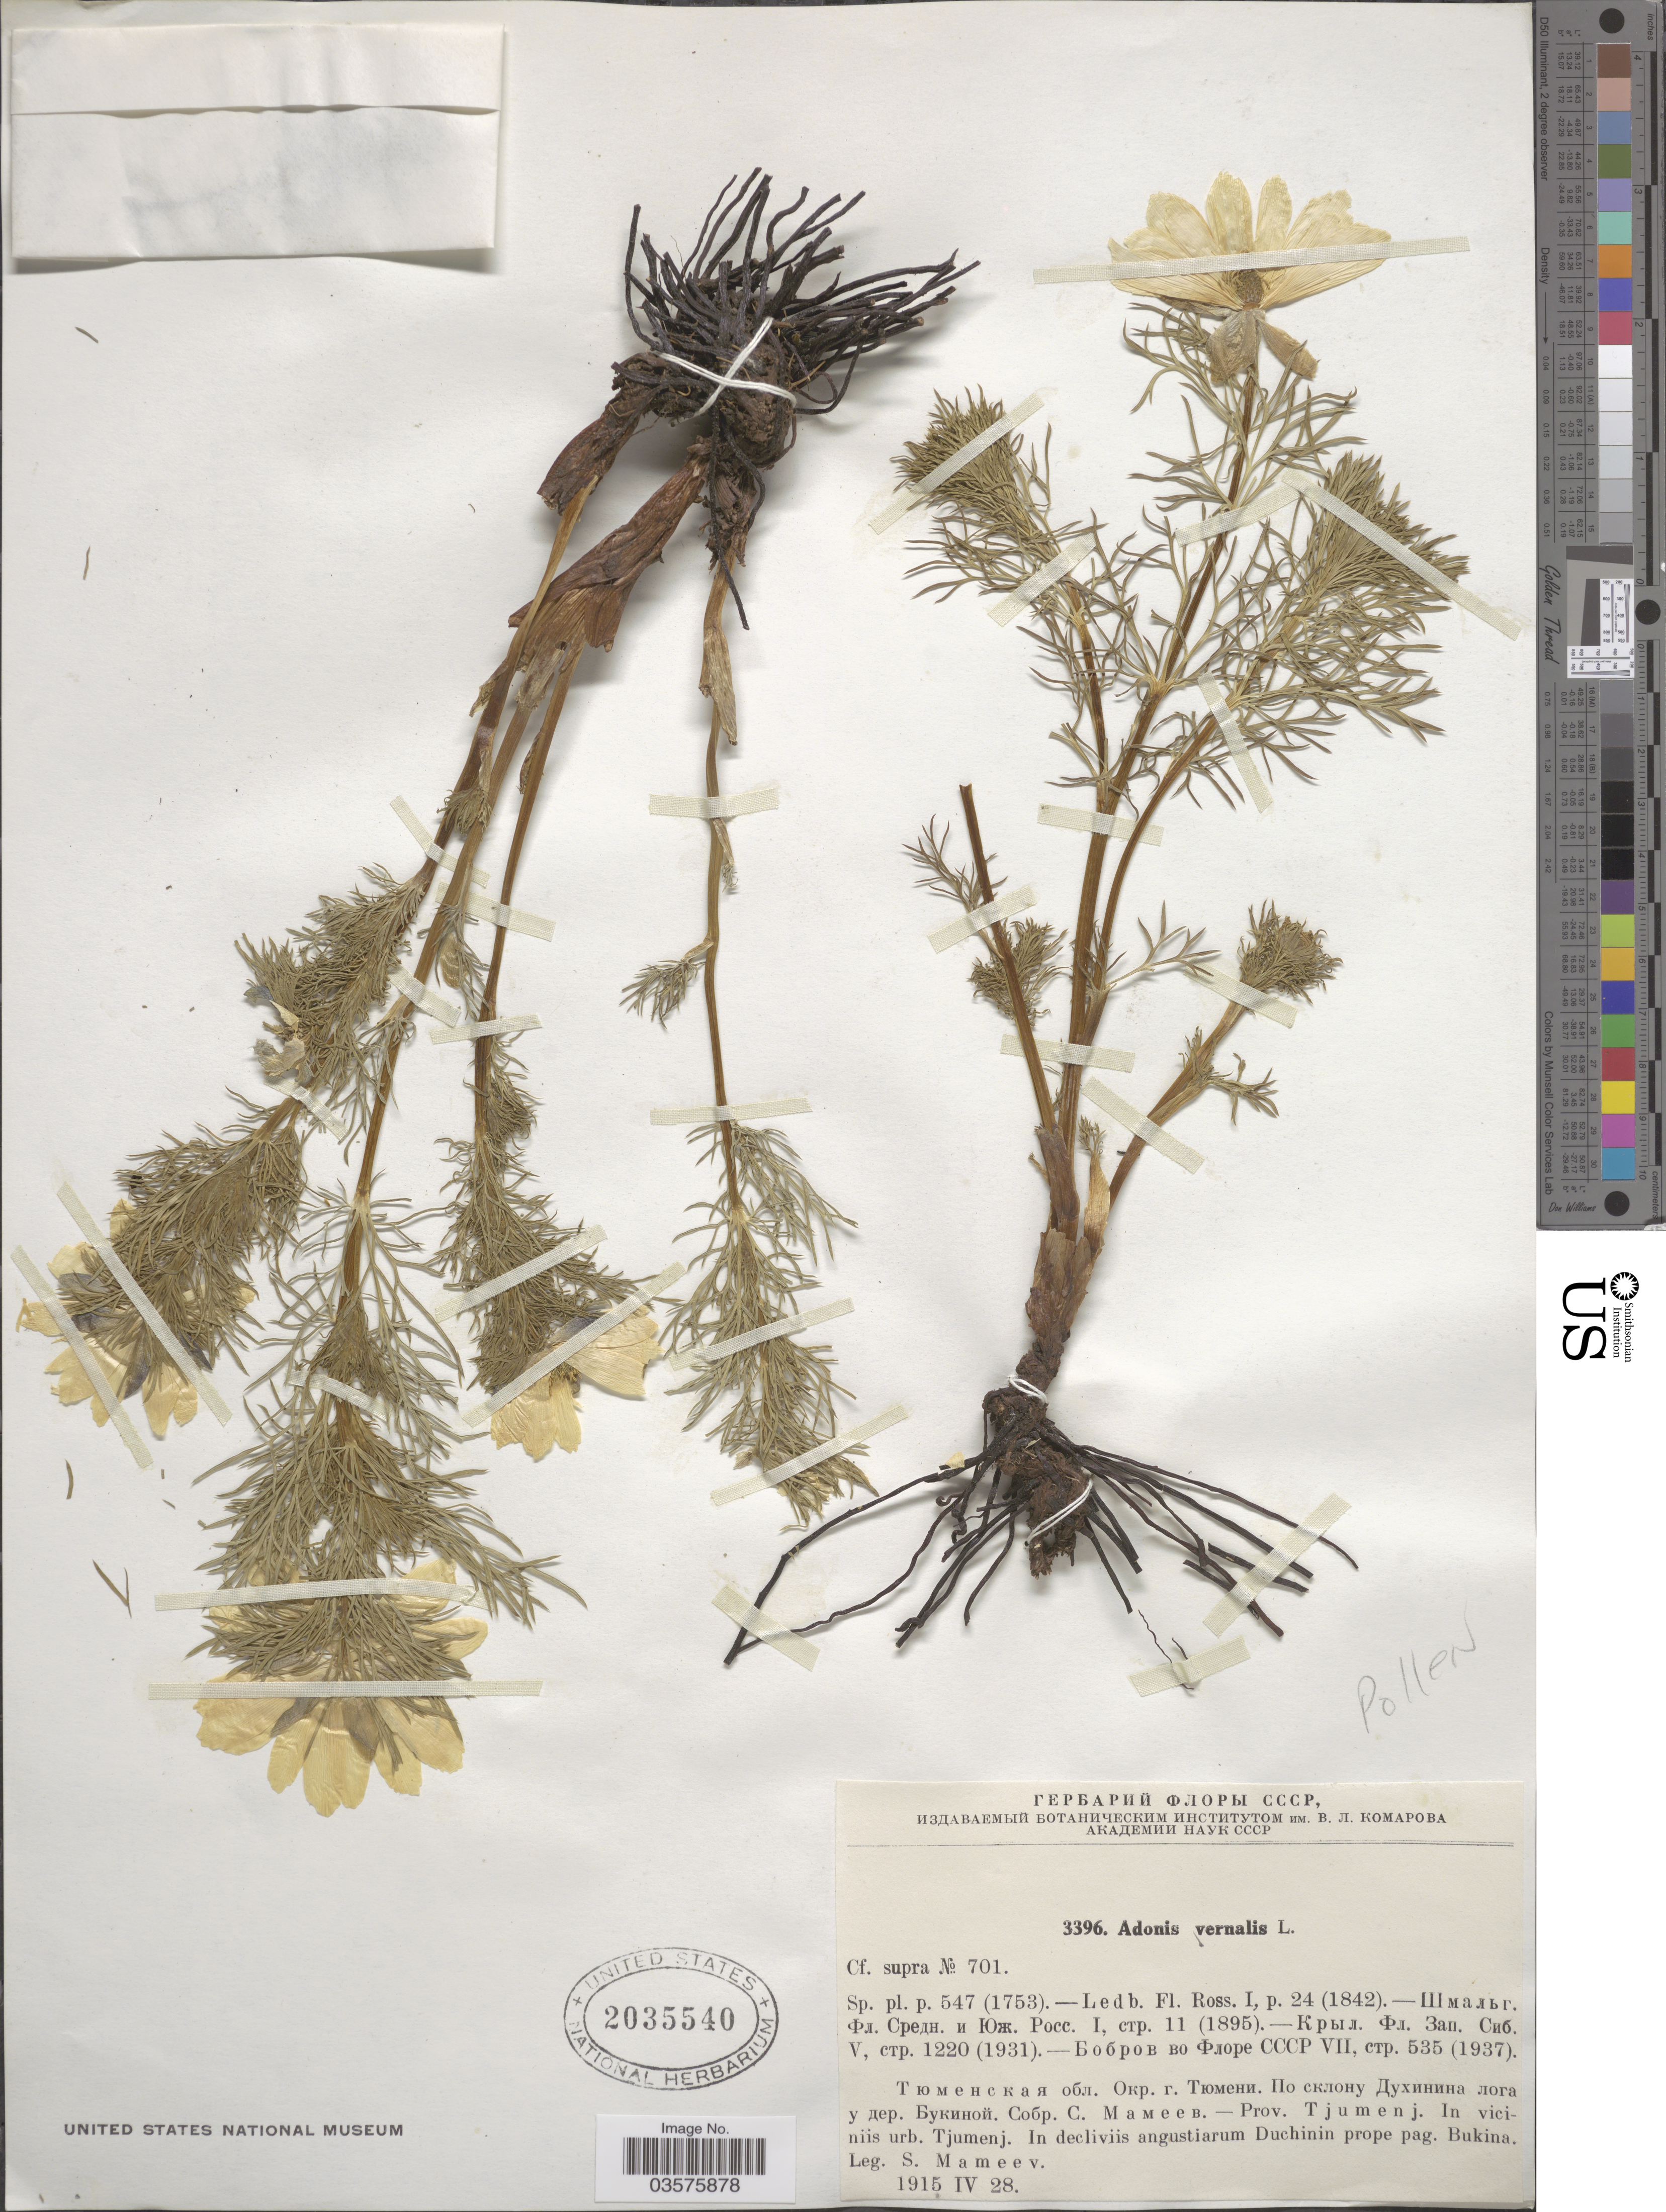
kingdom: Plantae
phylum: Tracheophyta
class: Magnoliopsida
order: Ranunculales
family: Ranunculaceae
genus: Adonis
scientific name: Adonis vernalis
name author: L.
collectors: S. Mameev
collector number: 3396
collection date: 1915-04-28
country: Russian Federation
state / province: Tyumen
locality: Prov. Tjumenj. In viciniis urb. Tjumenj. In decliviis angustiarum Duchinin prope pag. Bukina.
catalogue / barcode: US 2035540